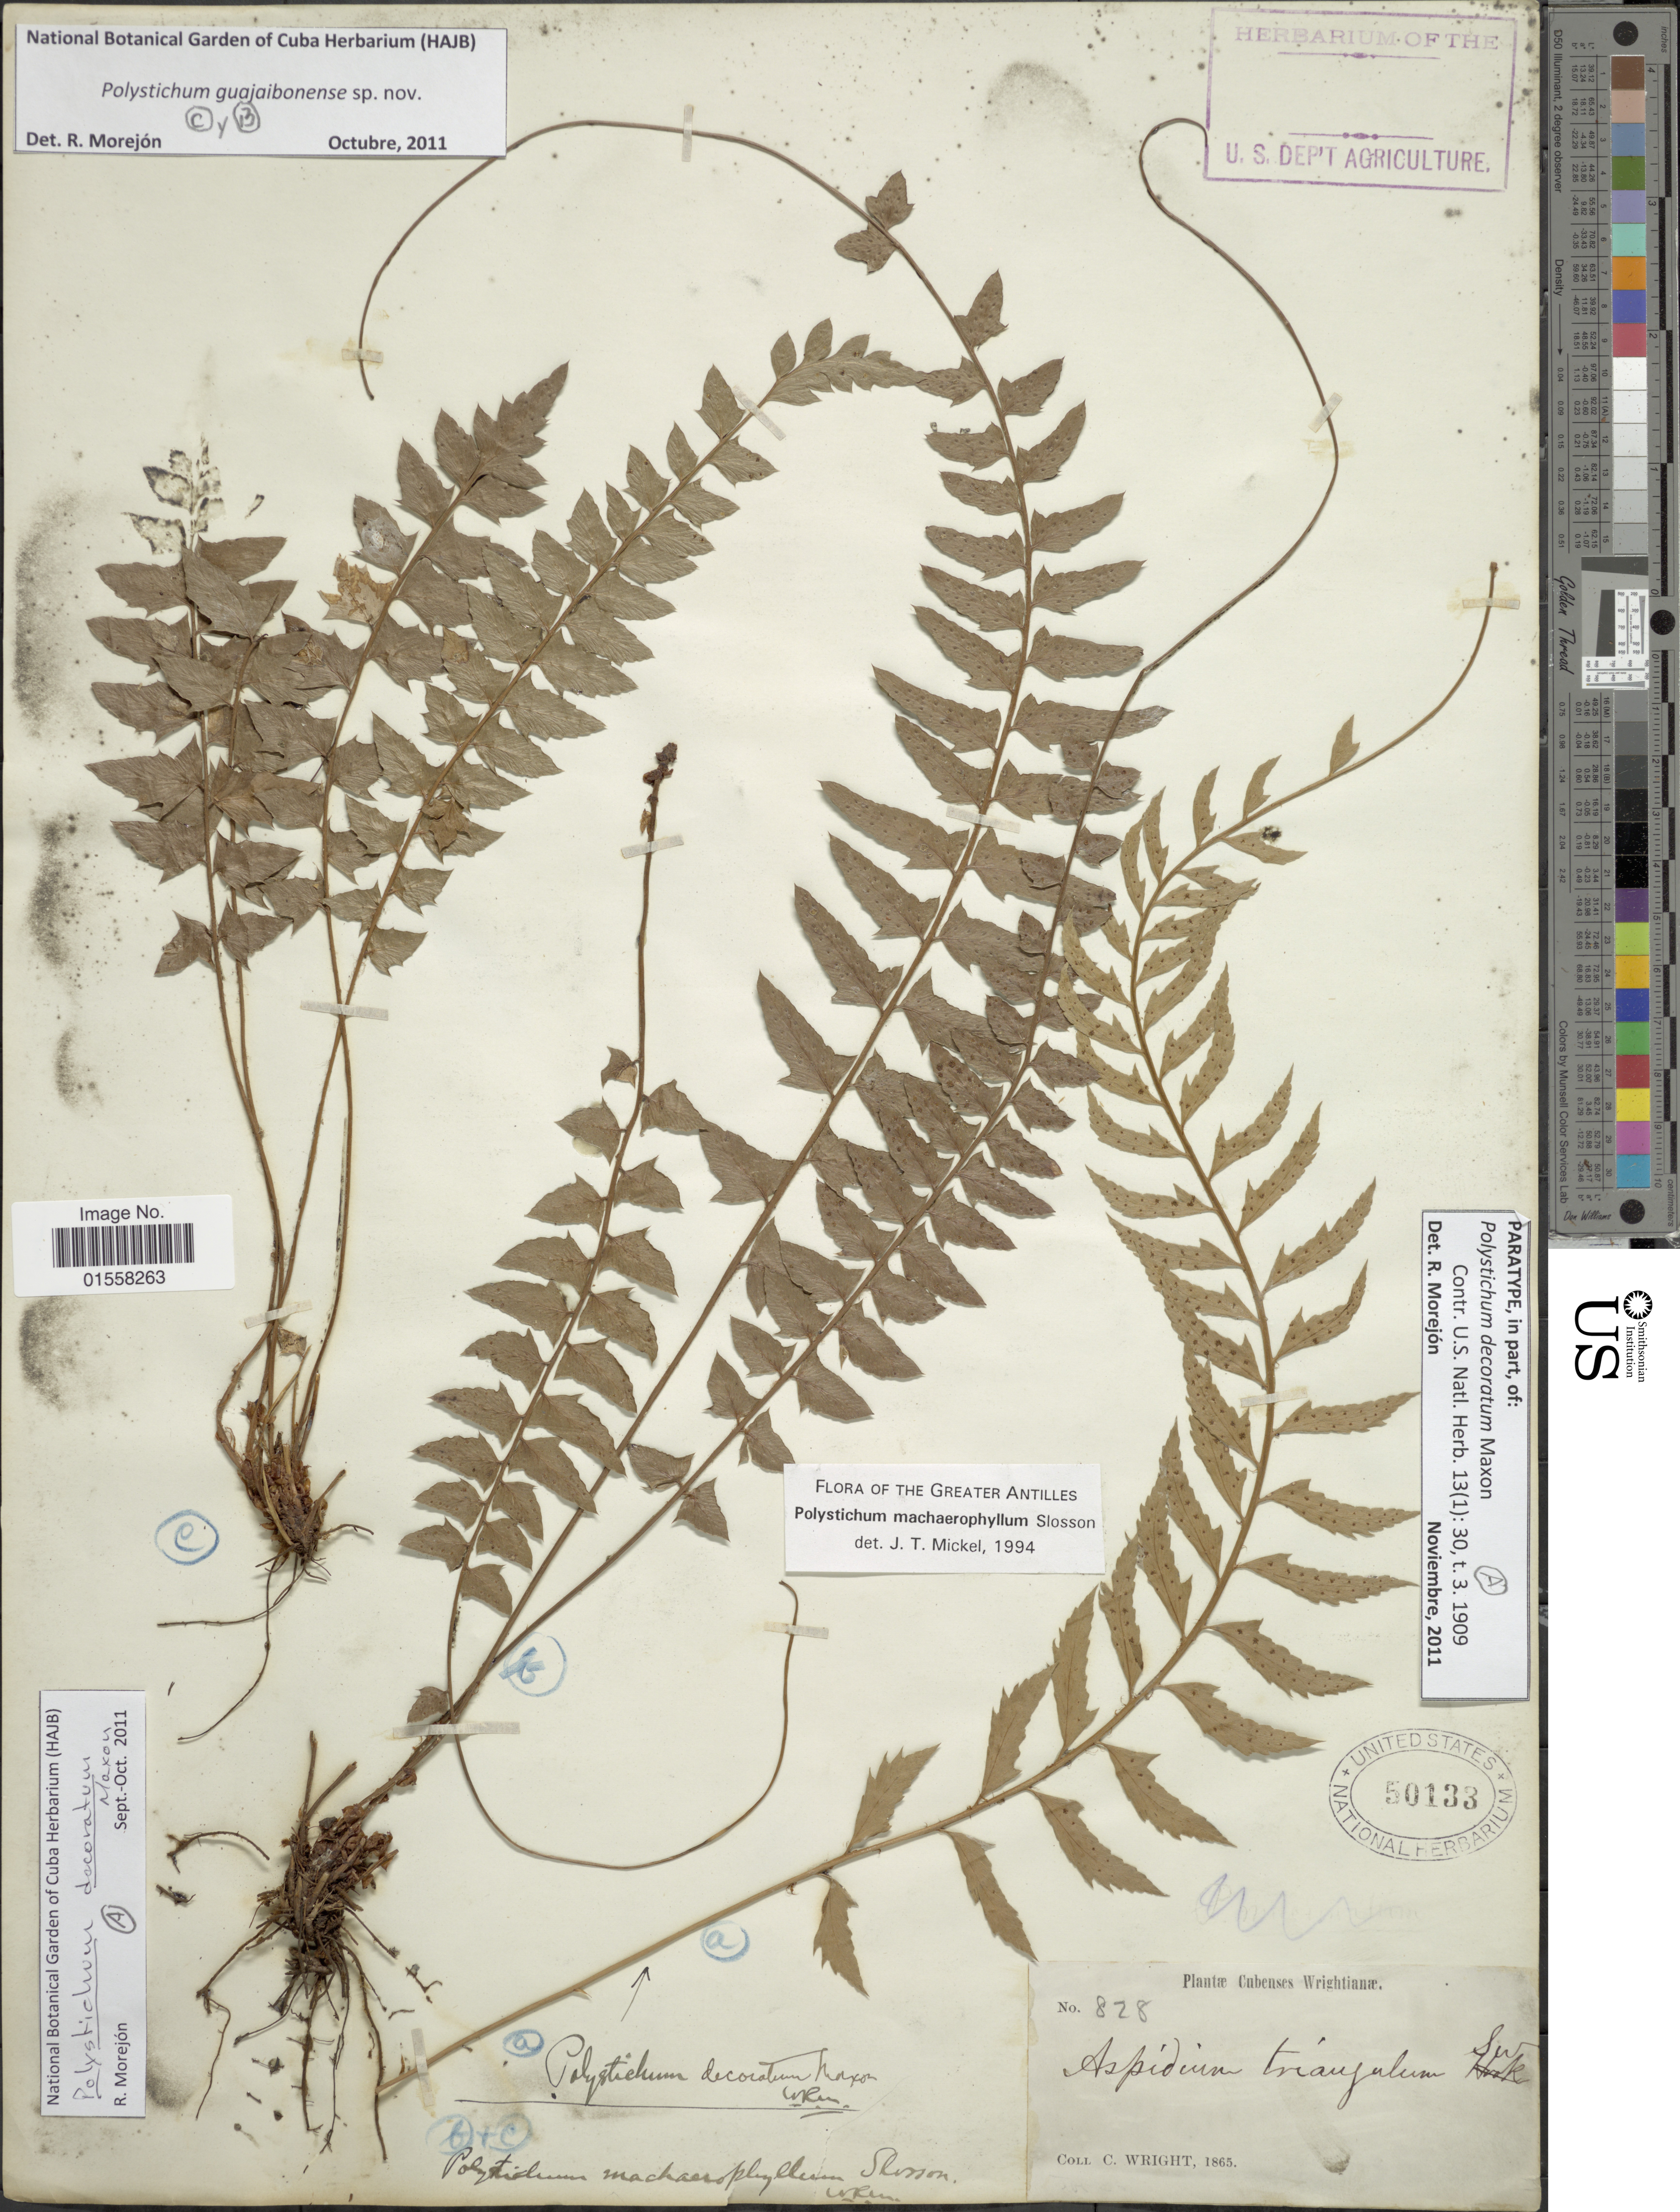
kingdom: Plantae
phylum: Tracheophyta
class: Polypodiopsida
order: Polypodiales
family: Dryopteridaceae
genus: Polystichum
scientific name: Polystichum sp.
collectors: C. Wright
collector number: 828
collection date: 1865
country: Cuba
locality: Cubenses.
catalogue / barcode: US 50133